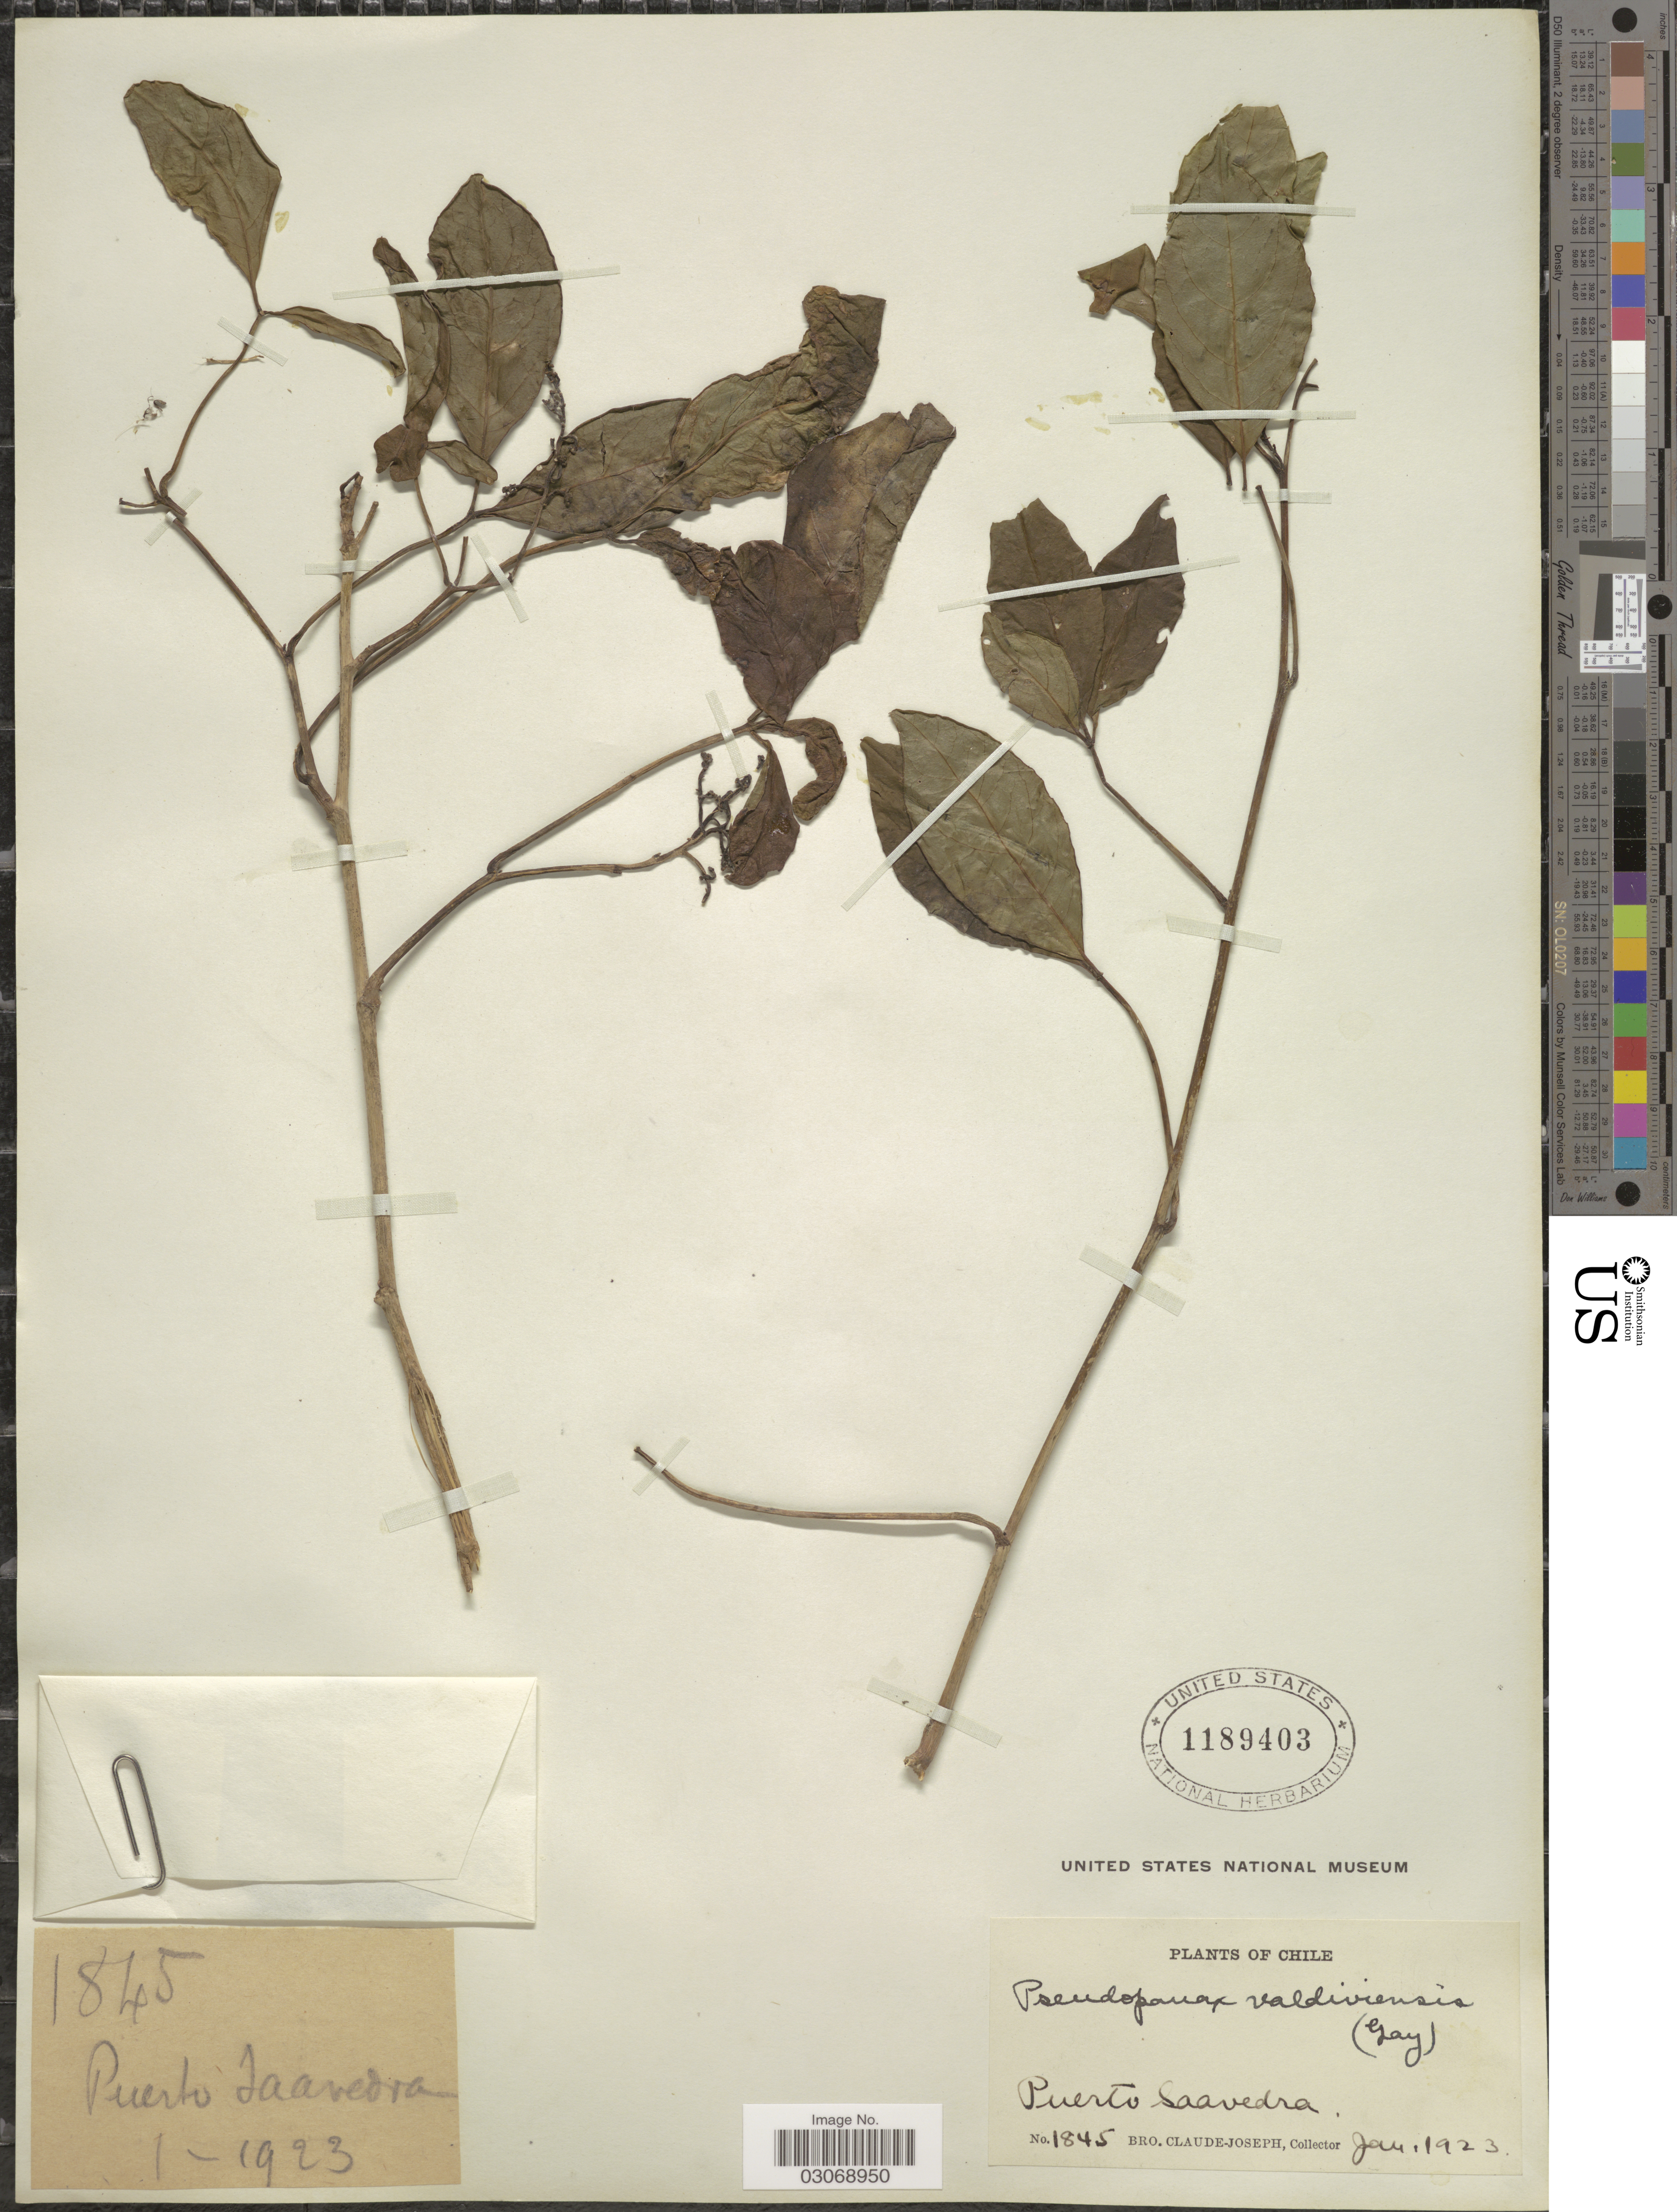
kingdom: Plantae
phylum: Tracheophyta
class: Magnoliopsida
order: Apiales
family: Araliaceae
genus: Pseudopanax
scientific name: Pseudopanax valdiviensis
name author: (Gay) Seem. ex Harms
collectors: Bro. Claude-Joseph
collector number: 1845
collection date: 1923-01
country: Chile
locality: Puerto Saavedra.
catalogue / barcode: US 1189403